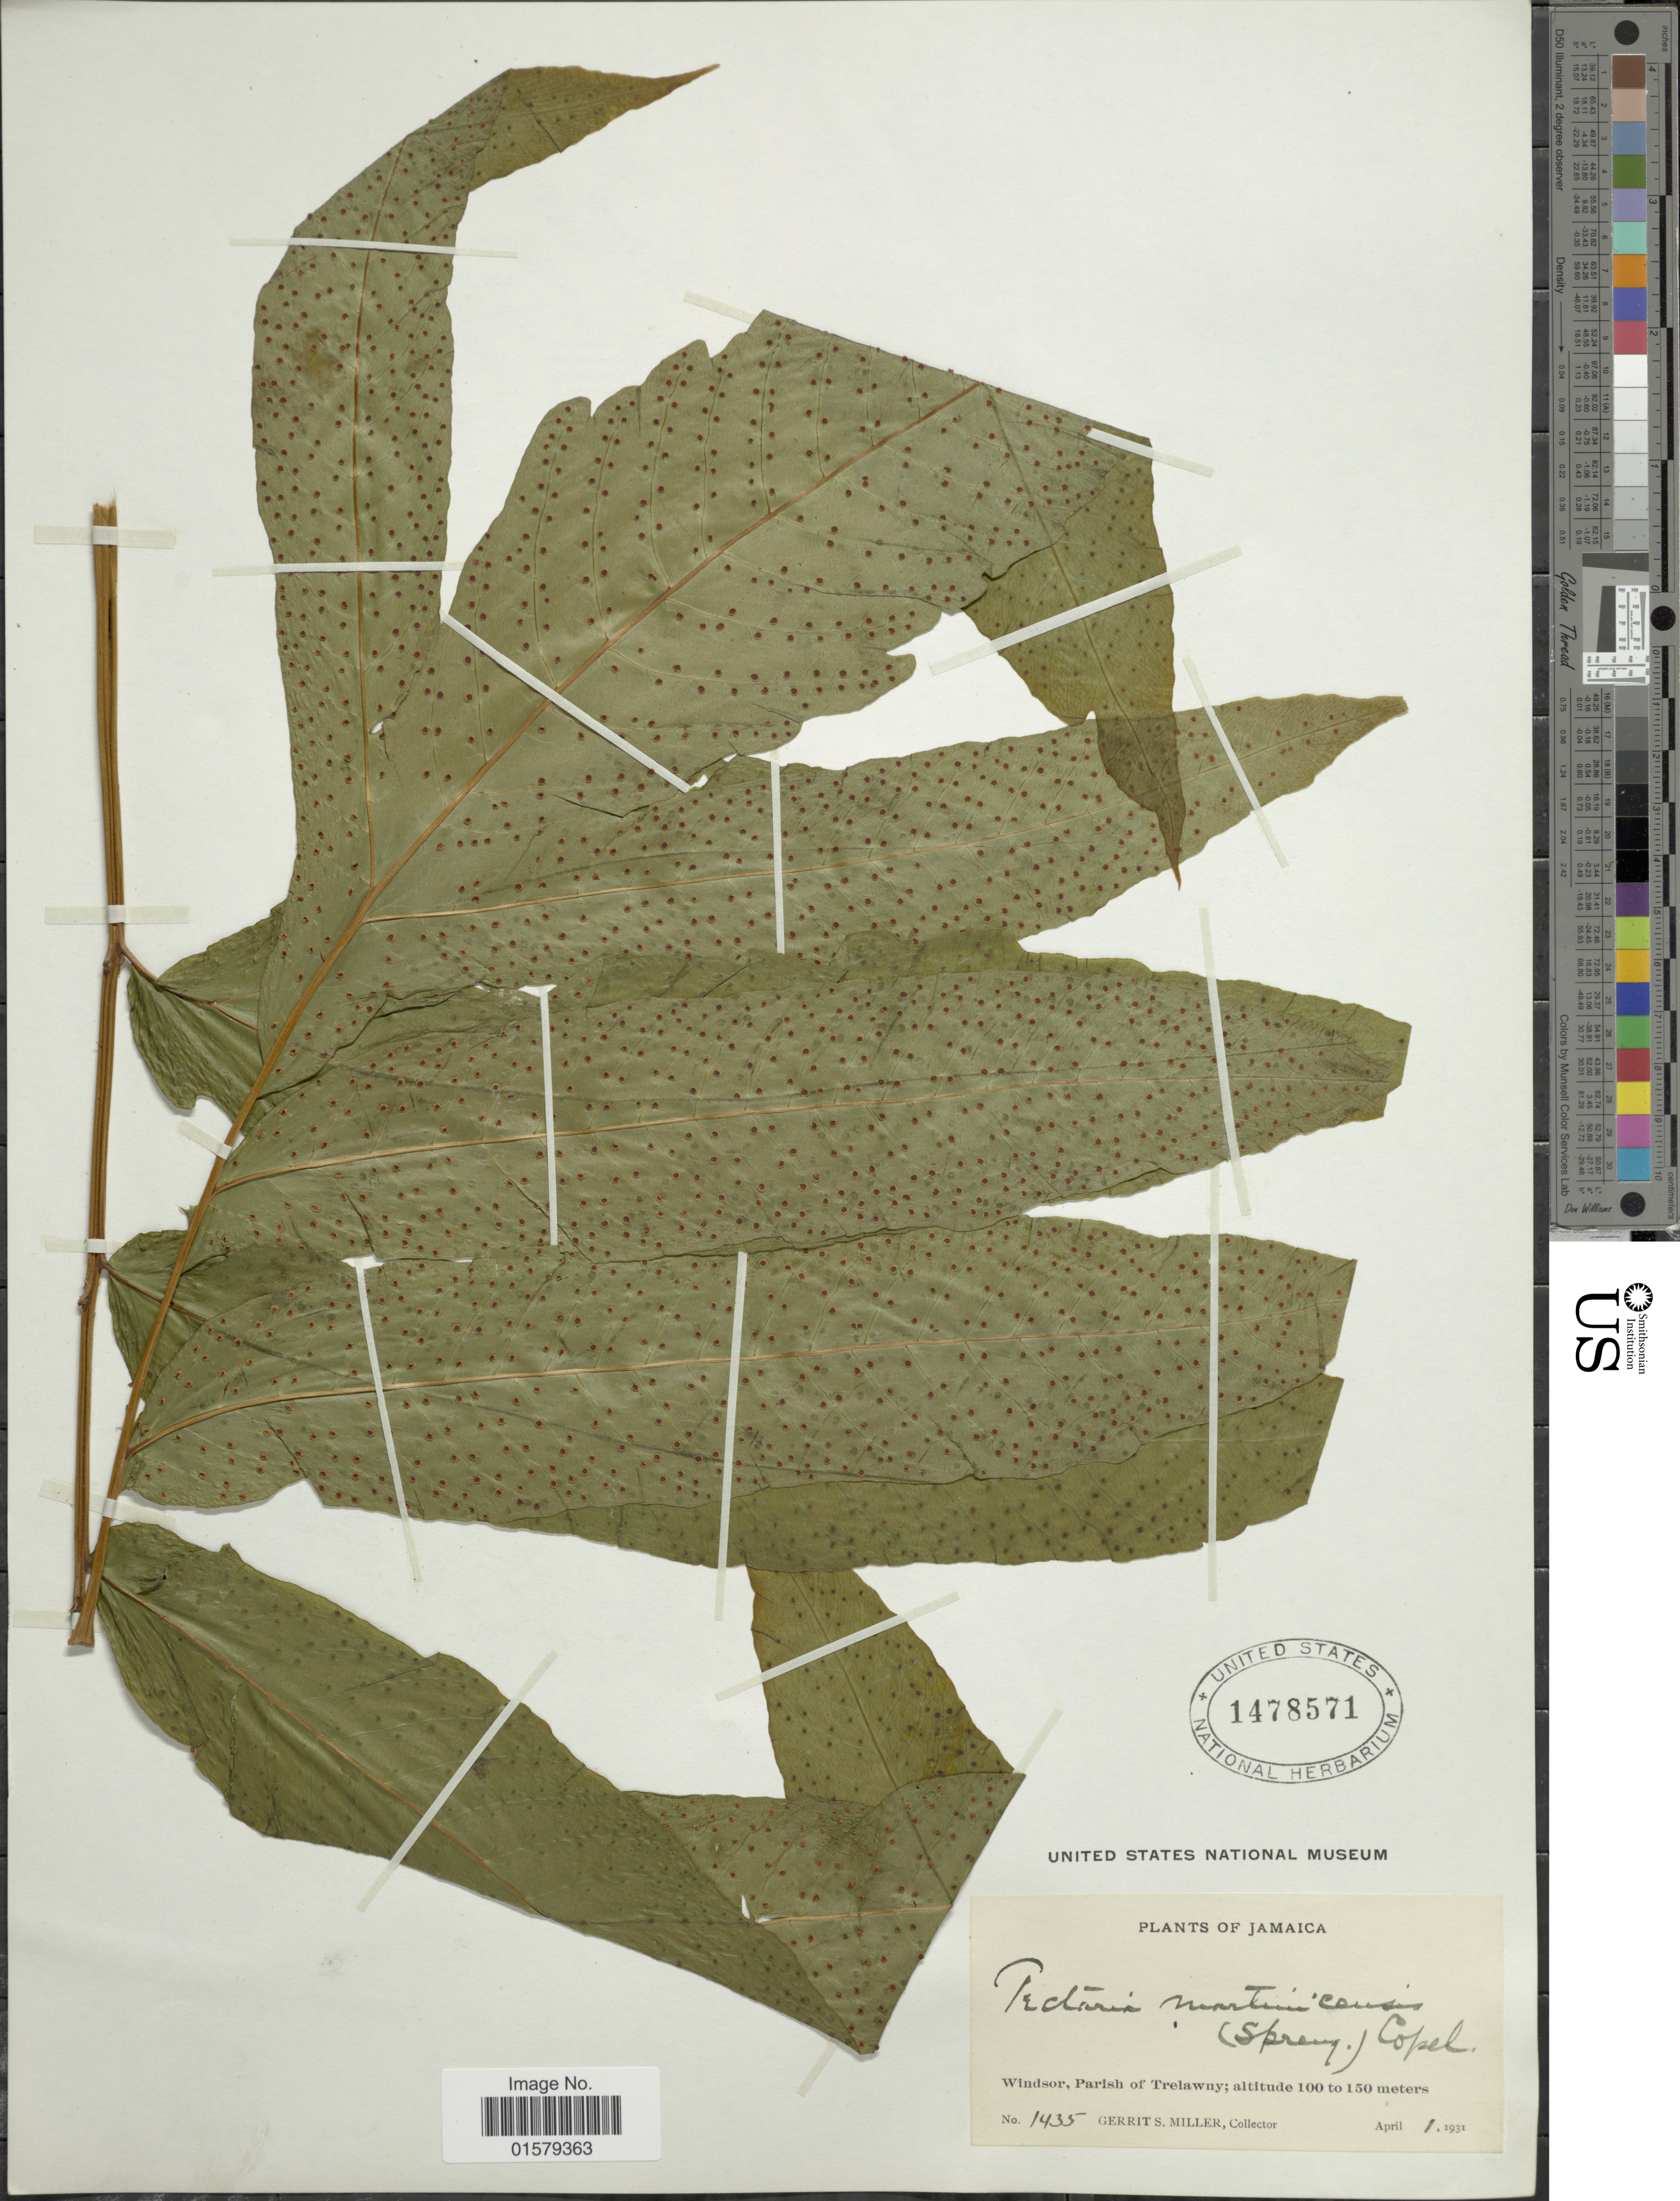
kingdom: Plantae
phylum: Tracheophyta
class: Polypodiopsida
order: Polypodiales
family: Tectariaceae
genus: Tectaria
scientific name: Tectaria incisa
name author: Cav.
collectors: G. S. Miller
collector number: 1435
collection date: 1931-04-01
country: Jamaica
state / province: Trelawny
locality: Windsor.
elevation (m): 100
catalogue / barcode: US 1478571